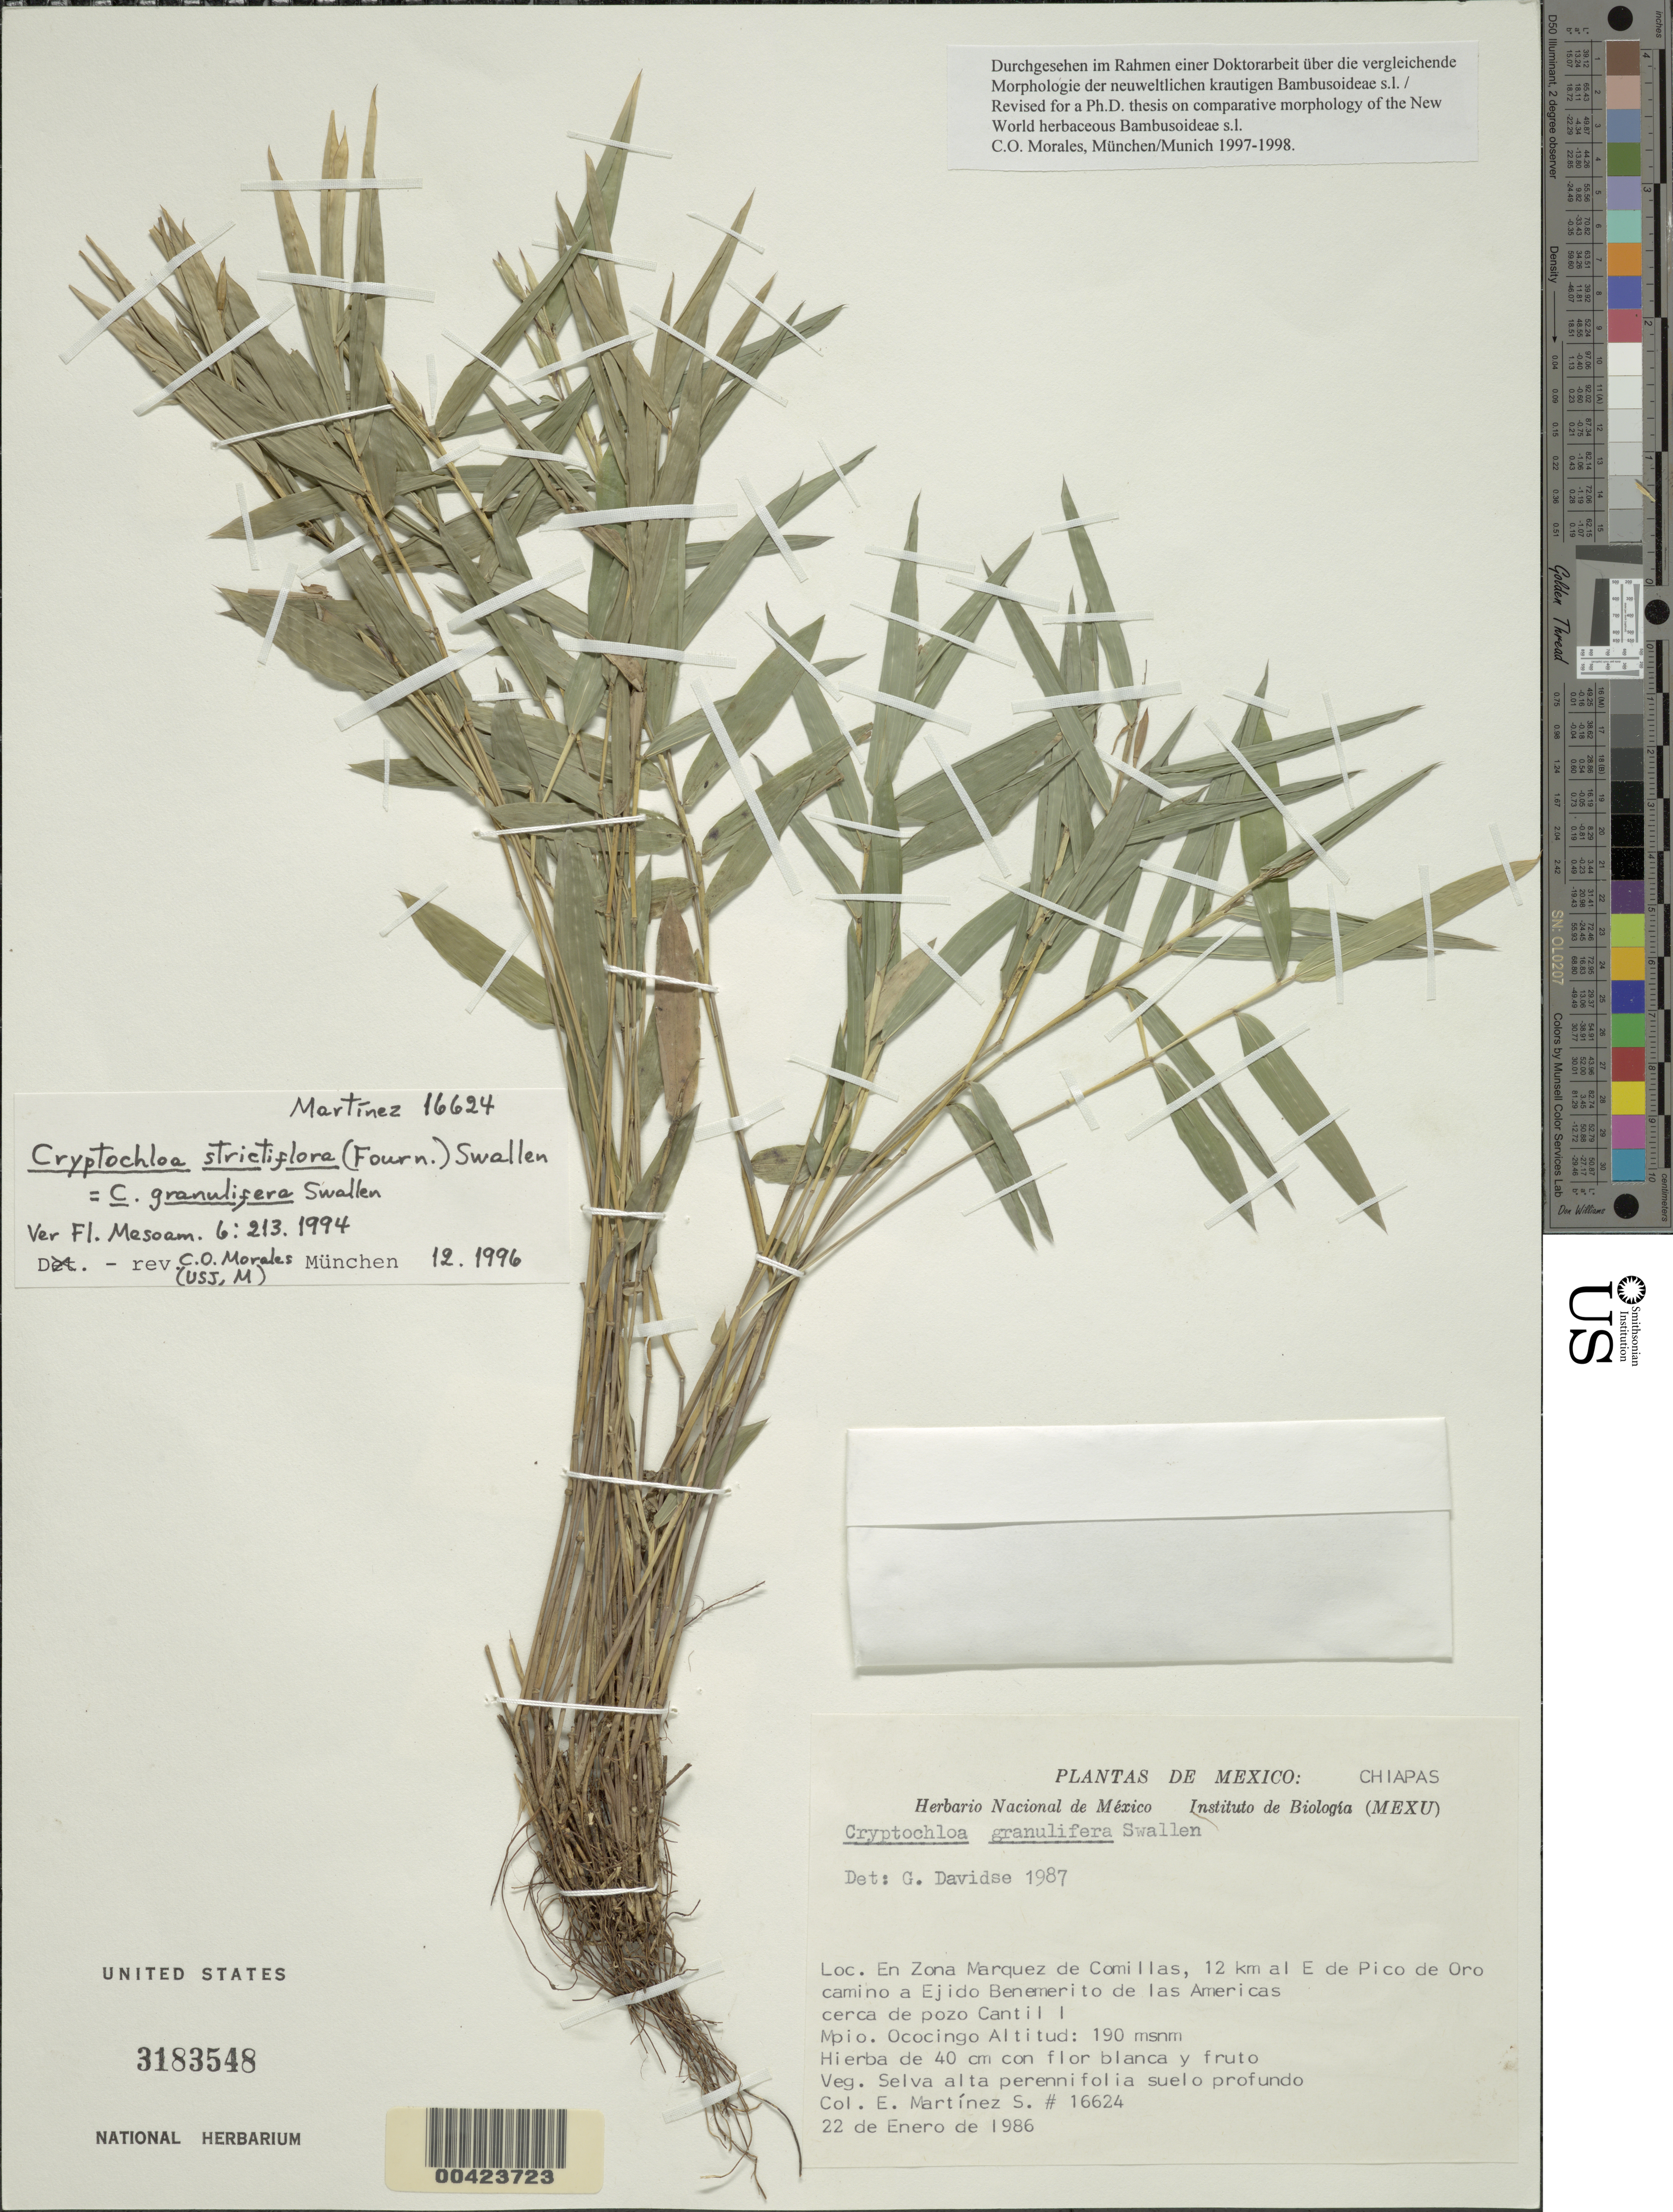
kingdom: Plantae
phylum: Tracheophyta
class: Liliopsida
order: Poales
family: Poaceae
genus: Cryptochloa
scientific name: Cryptochloa strictiflora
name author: (E. Fourn.) Swallen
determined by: Morales, C. O.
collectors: E. Martínez Soto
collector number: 16624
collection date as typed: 22 Jan 1986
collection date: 1986-01-22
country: Mexico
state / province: Chiapas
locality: En zona Marquezde Comillas, 12 km al E de Pico de Oro camino a Ejido Benemerito de Las Americas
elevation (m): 190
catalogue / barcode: US 3183548